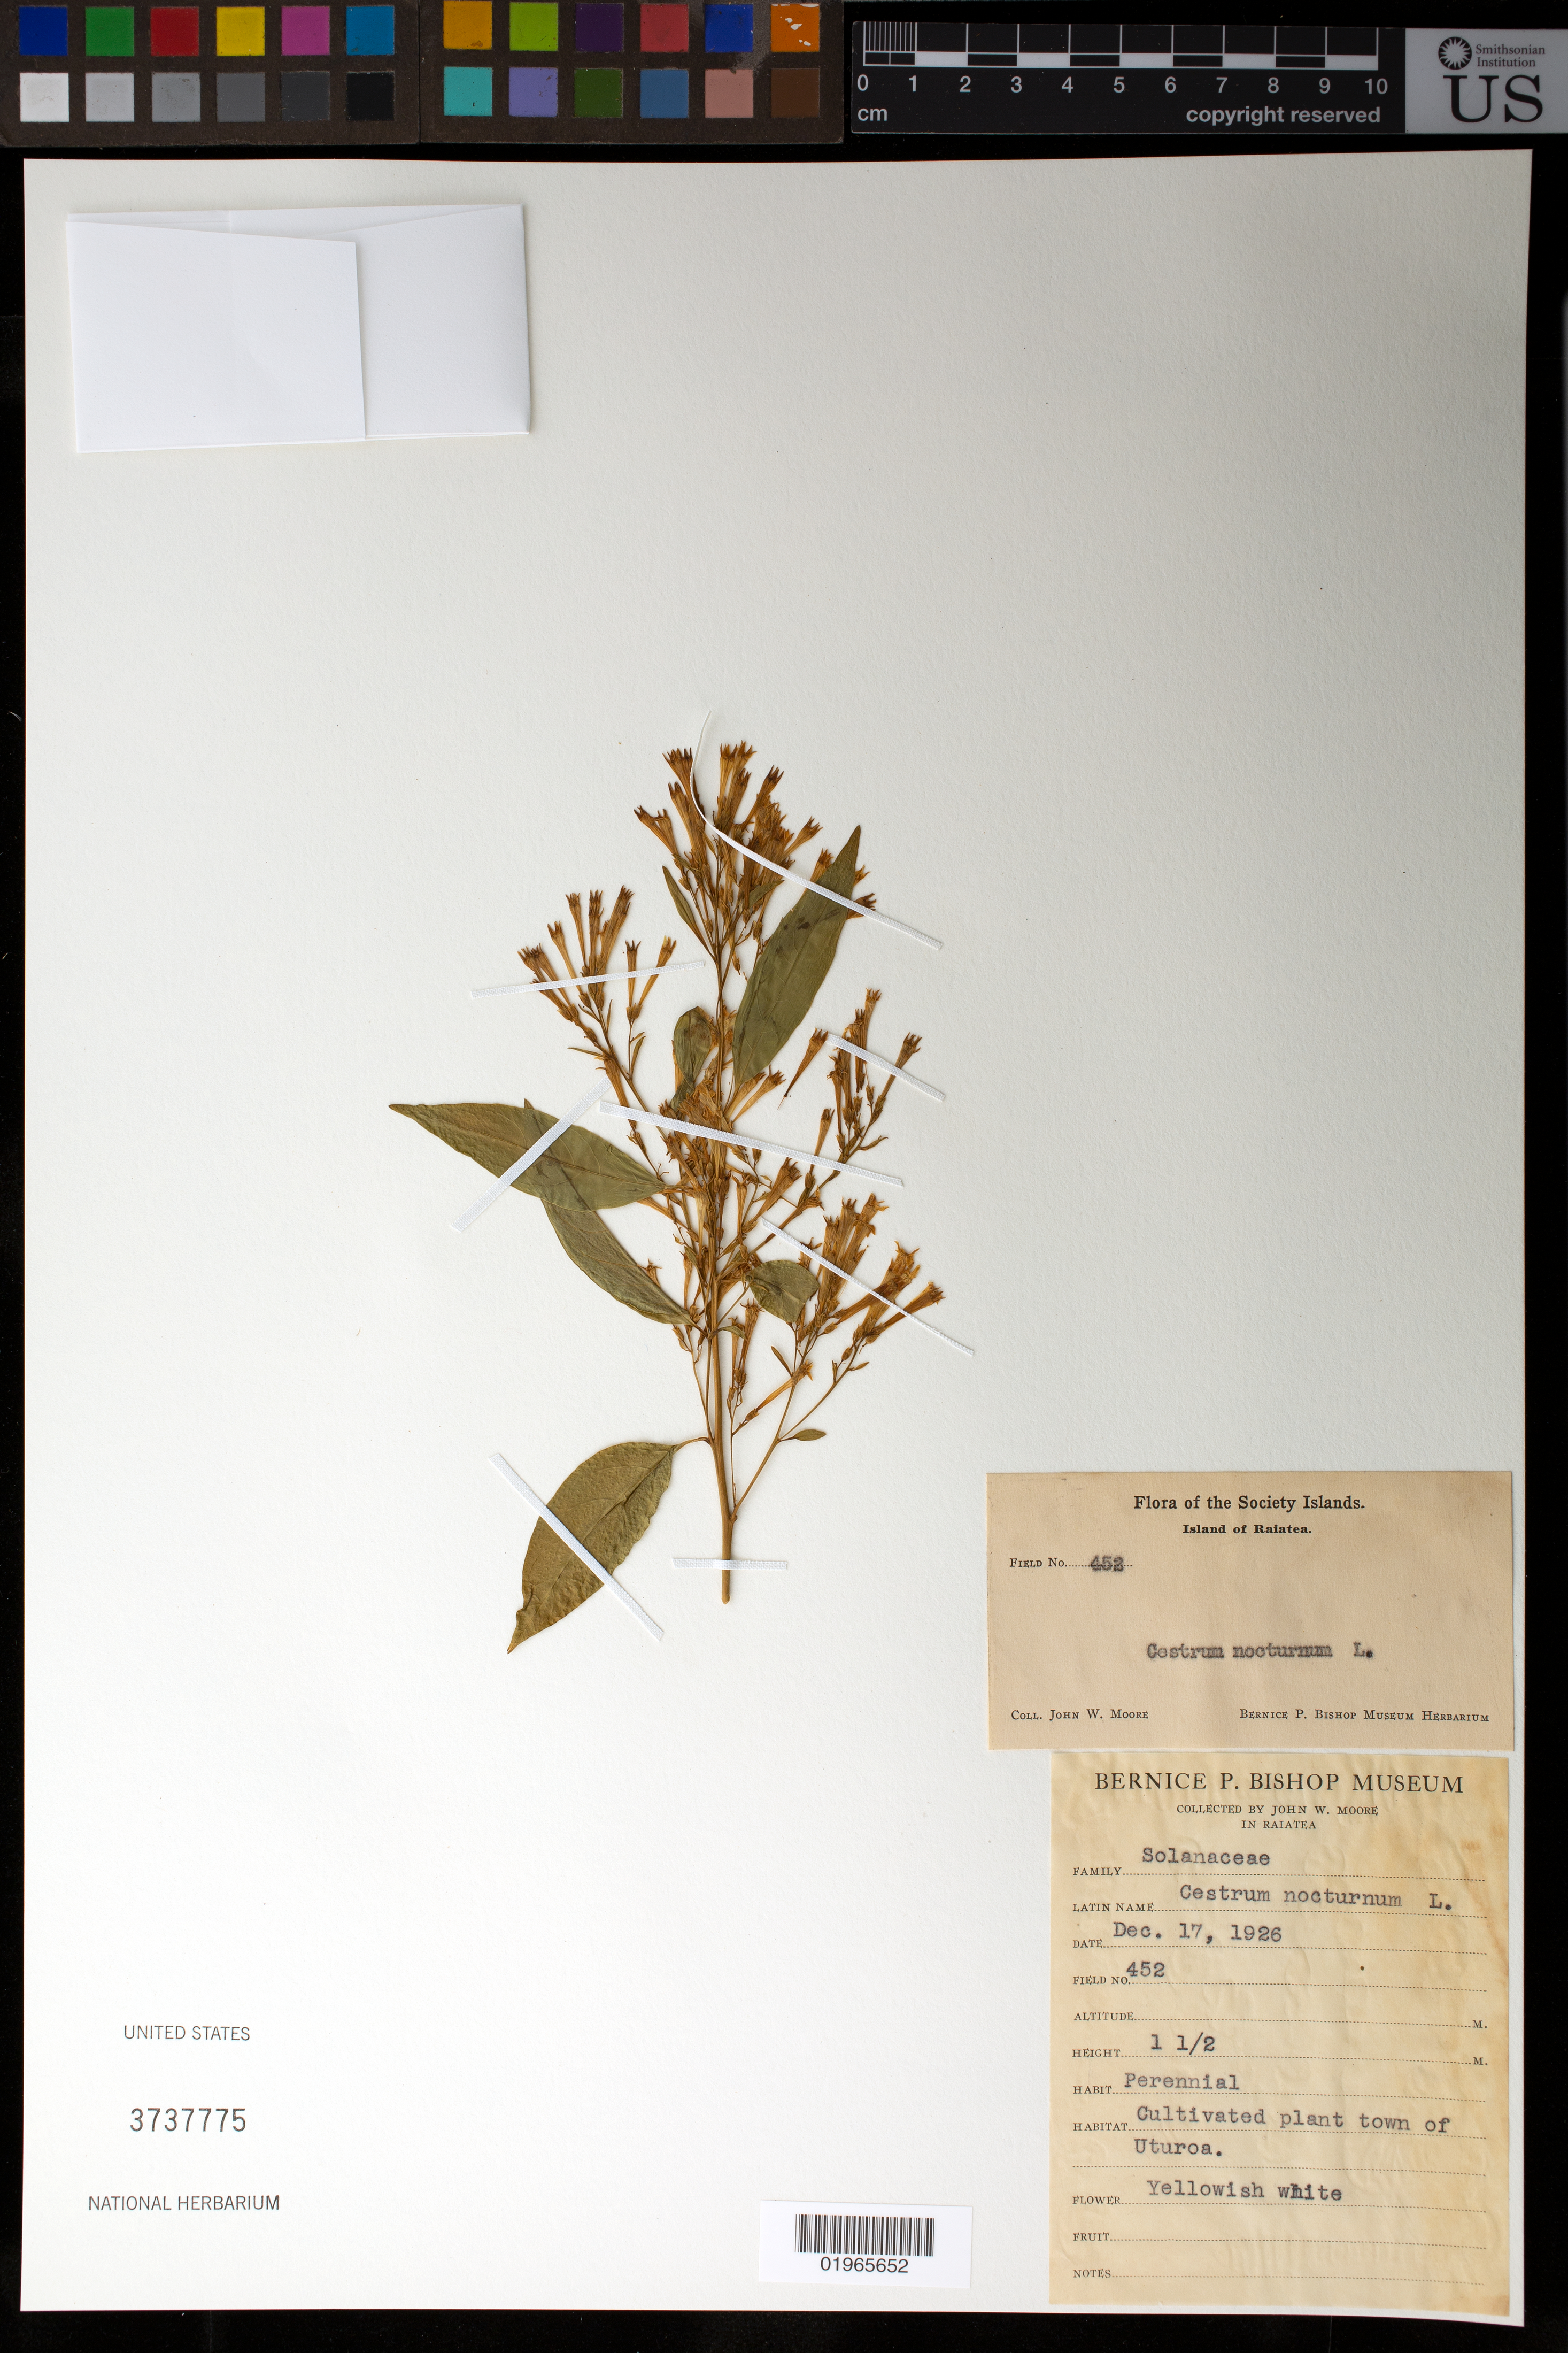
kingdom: Plantae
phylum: Tracheophyta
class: Magnoliopsida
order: Solanales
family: Solanaceae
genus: Cestrum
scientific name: Cestrum nocturnum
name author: L.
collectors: J. Moore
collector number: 452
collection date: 1926-12-17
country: French Polynesia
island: Raiatea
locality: Island of Raiatea, town of Uturoa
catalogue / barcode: US 3737775